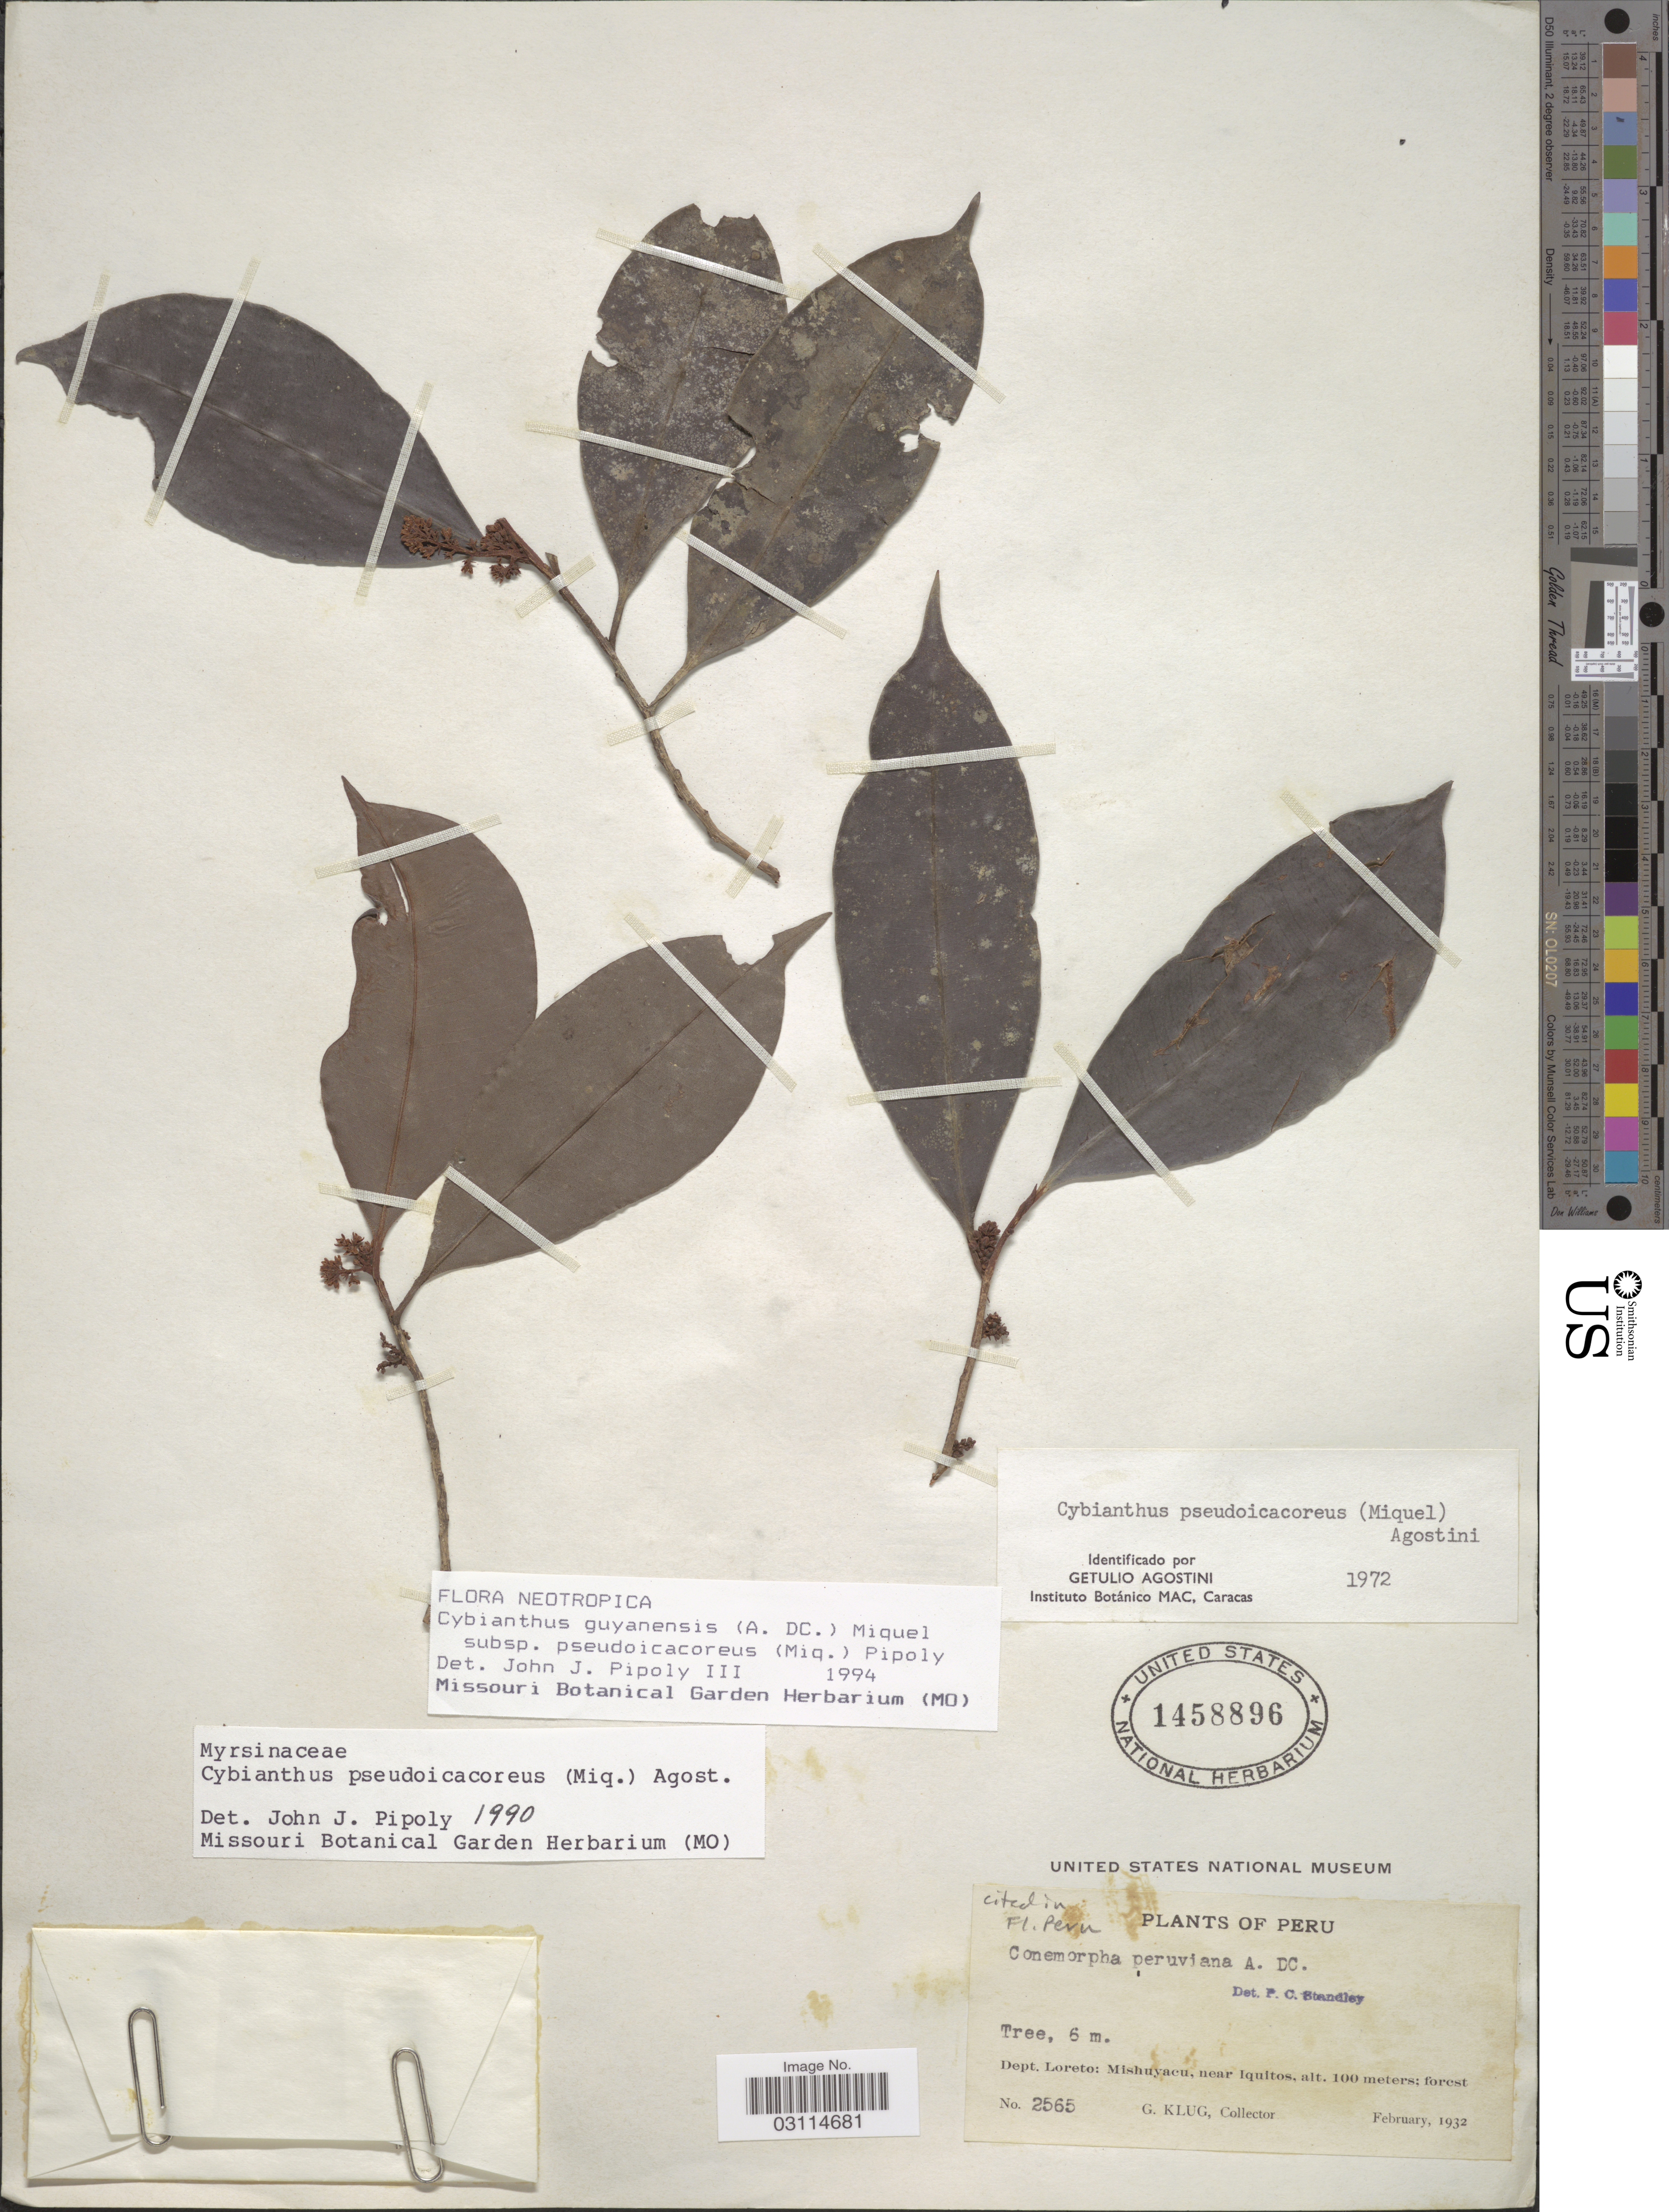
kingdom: Plantae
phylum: Tracheophyta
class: Magnoliopsida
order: Ericales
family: Primulaceae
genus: Cybianthus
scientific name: Cybianthus guyanensis subsp. pseudoicacoreus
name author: (Miq.) Pipoly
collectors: G. Klug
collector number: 2565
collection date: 1932-02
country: Peru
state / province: Loreto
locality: Dept. Loreto: Mishuyacu, near Iquitos.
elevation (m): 100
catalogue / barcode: US 1458896